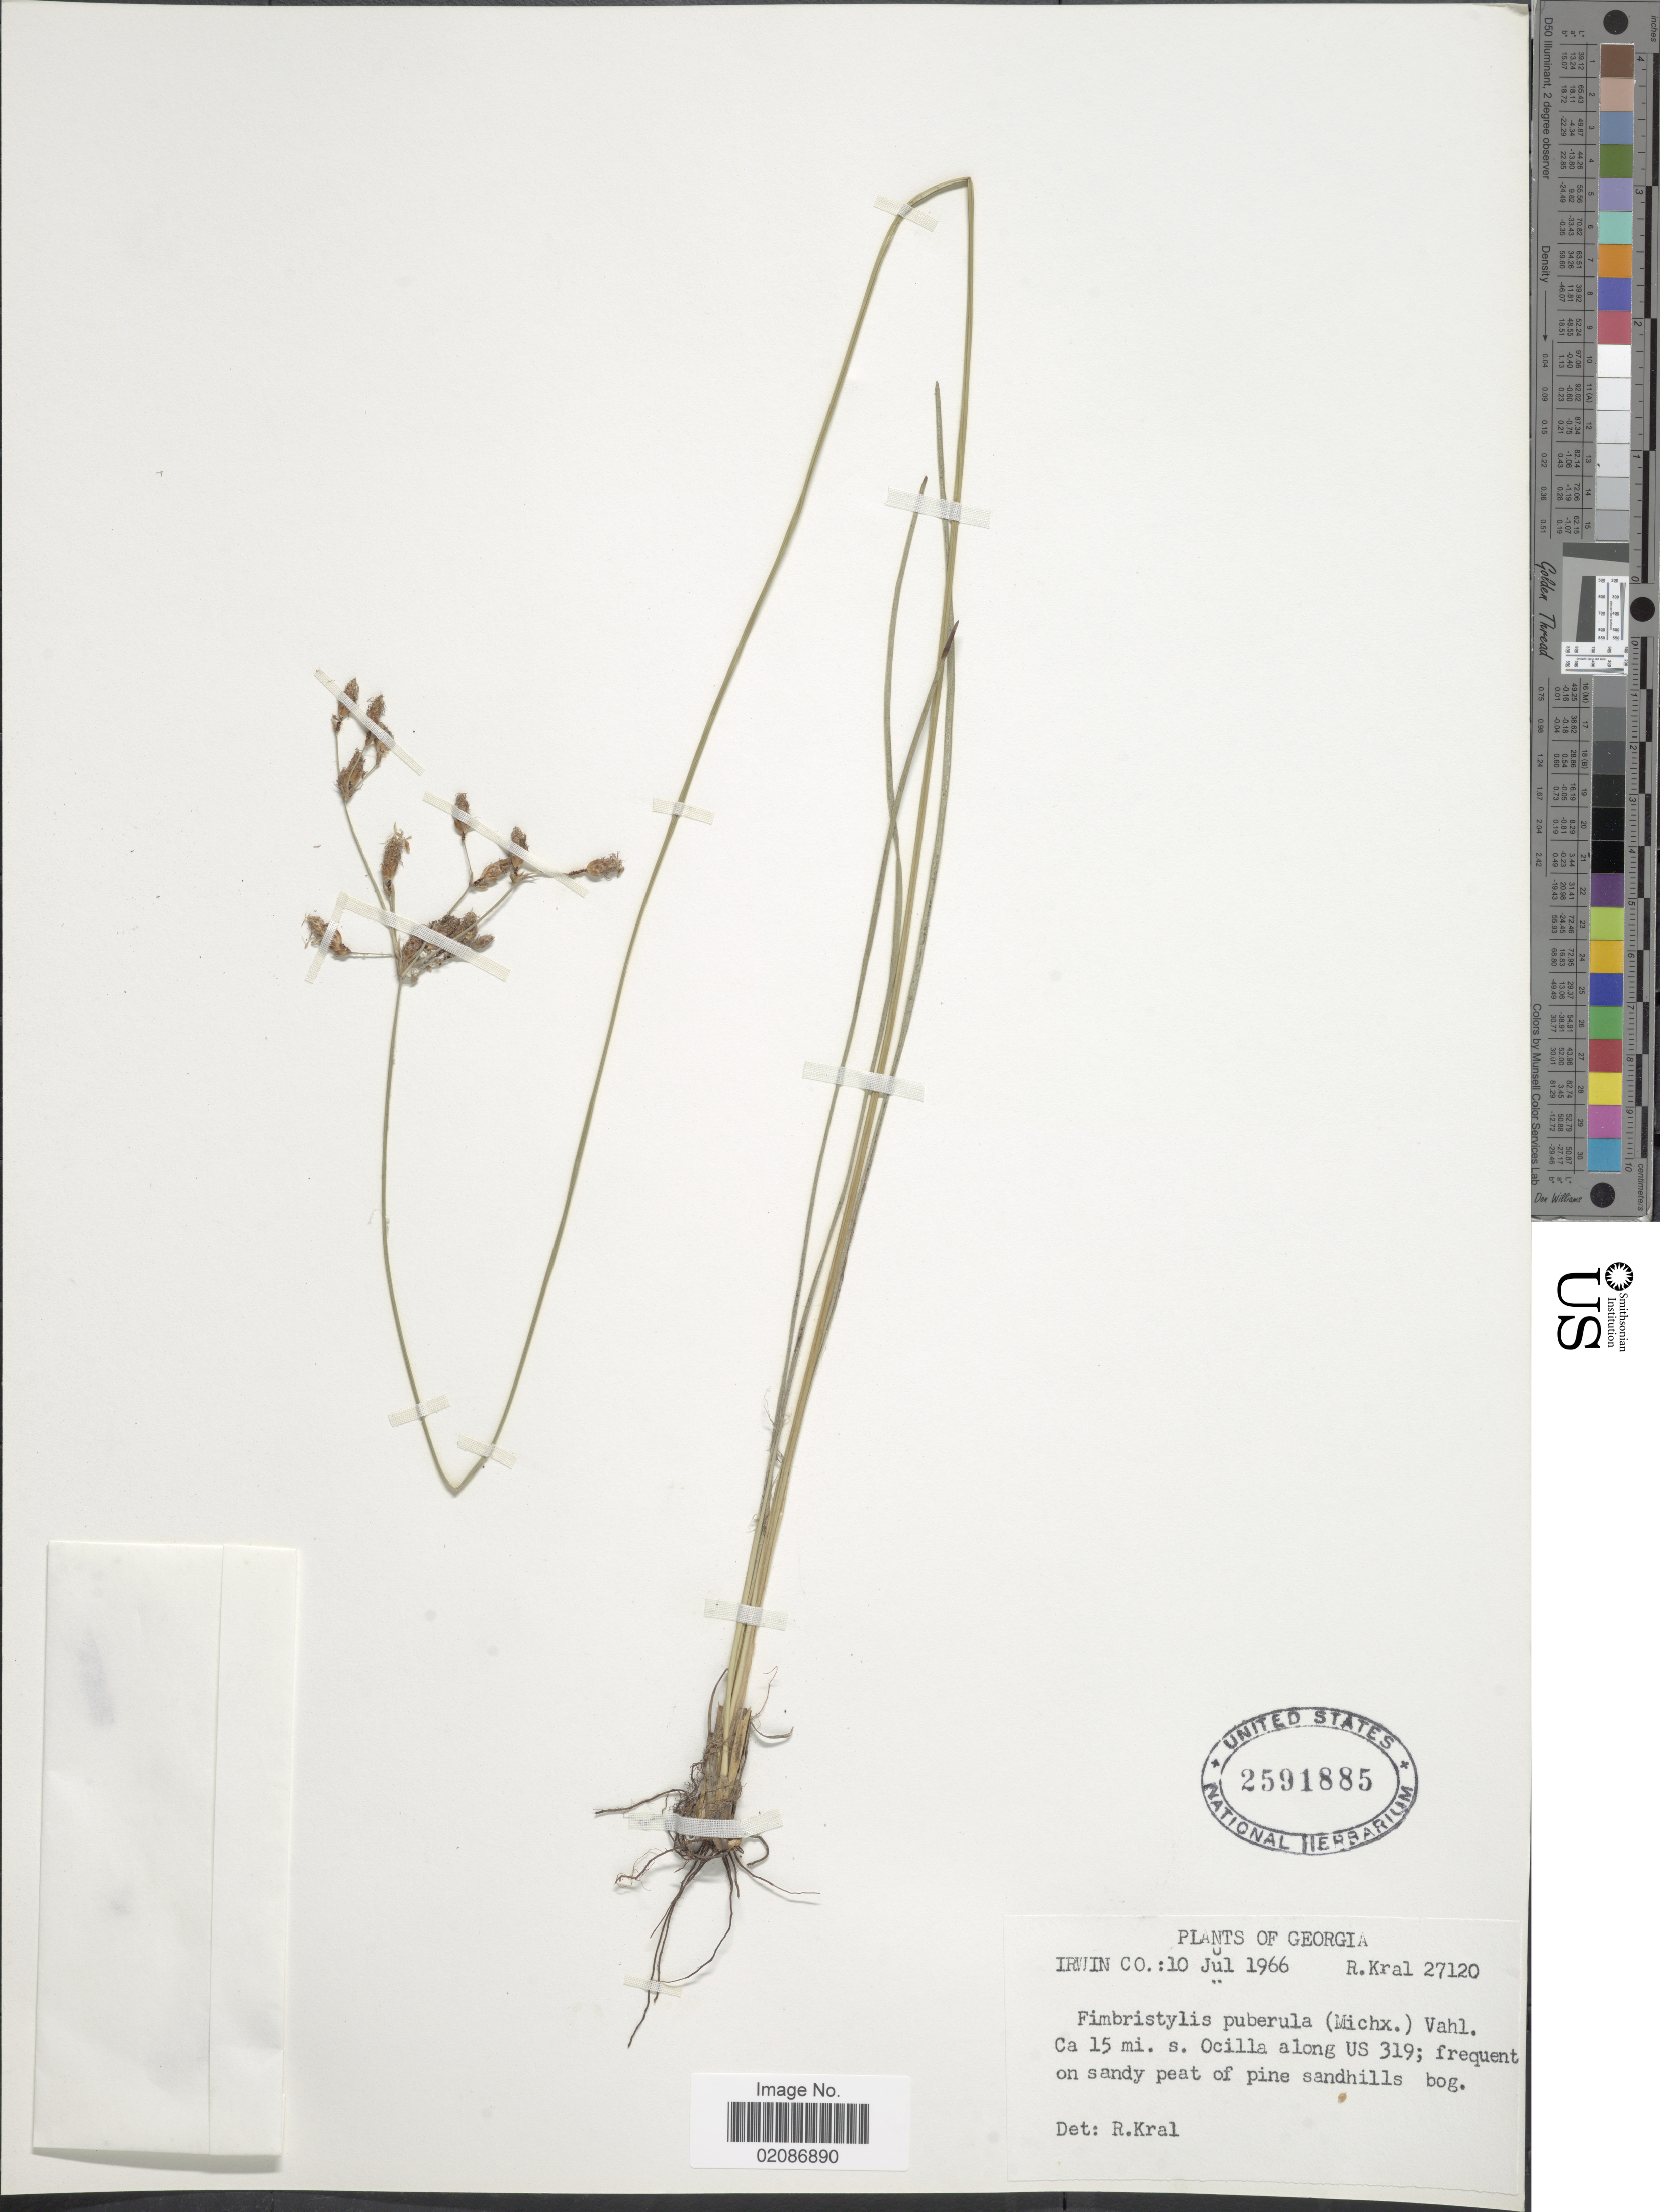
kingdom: Plantae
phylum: Tracheophyta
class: Liliopsida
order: Poales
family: Cyperaceae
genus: Fimbristylis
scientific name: Fimbristylis puberula var. puberula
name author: (Michx.) Vahl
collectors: R. Kral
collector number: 27120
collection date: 1966-07-10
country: United States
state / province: Georgia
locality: Irwin Co., Ca. 15 mi. s. Ocilla along US 319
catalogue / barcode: US 2591885